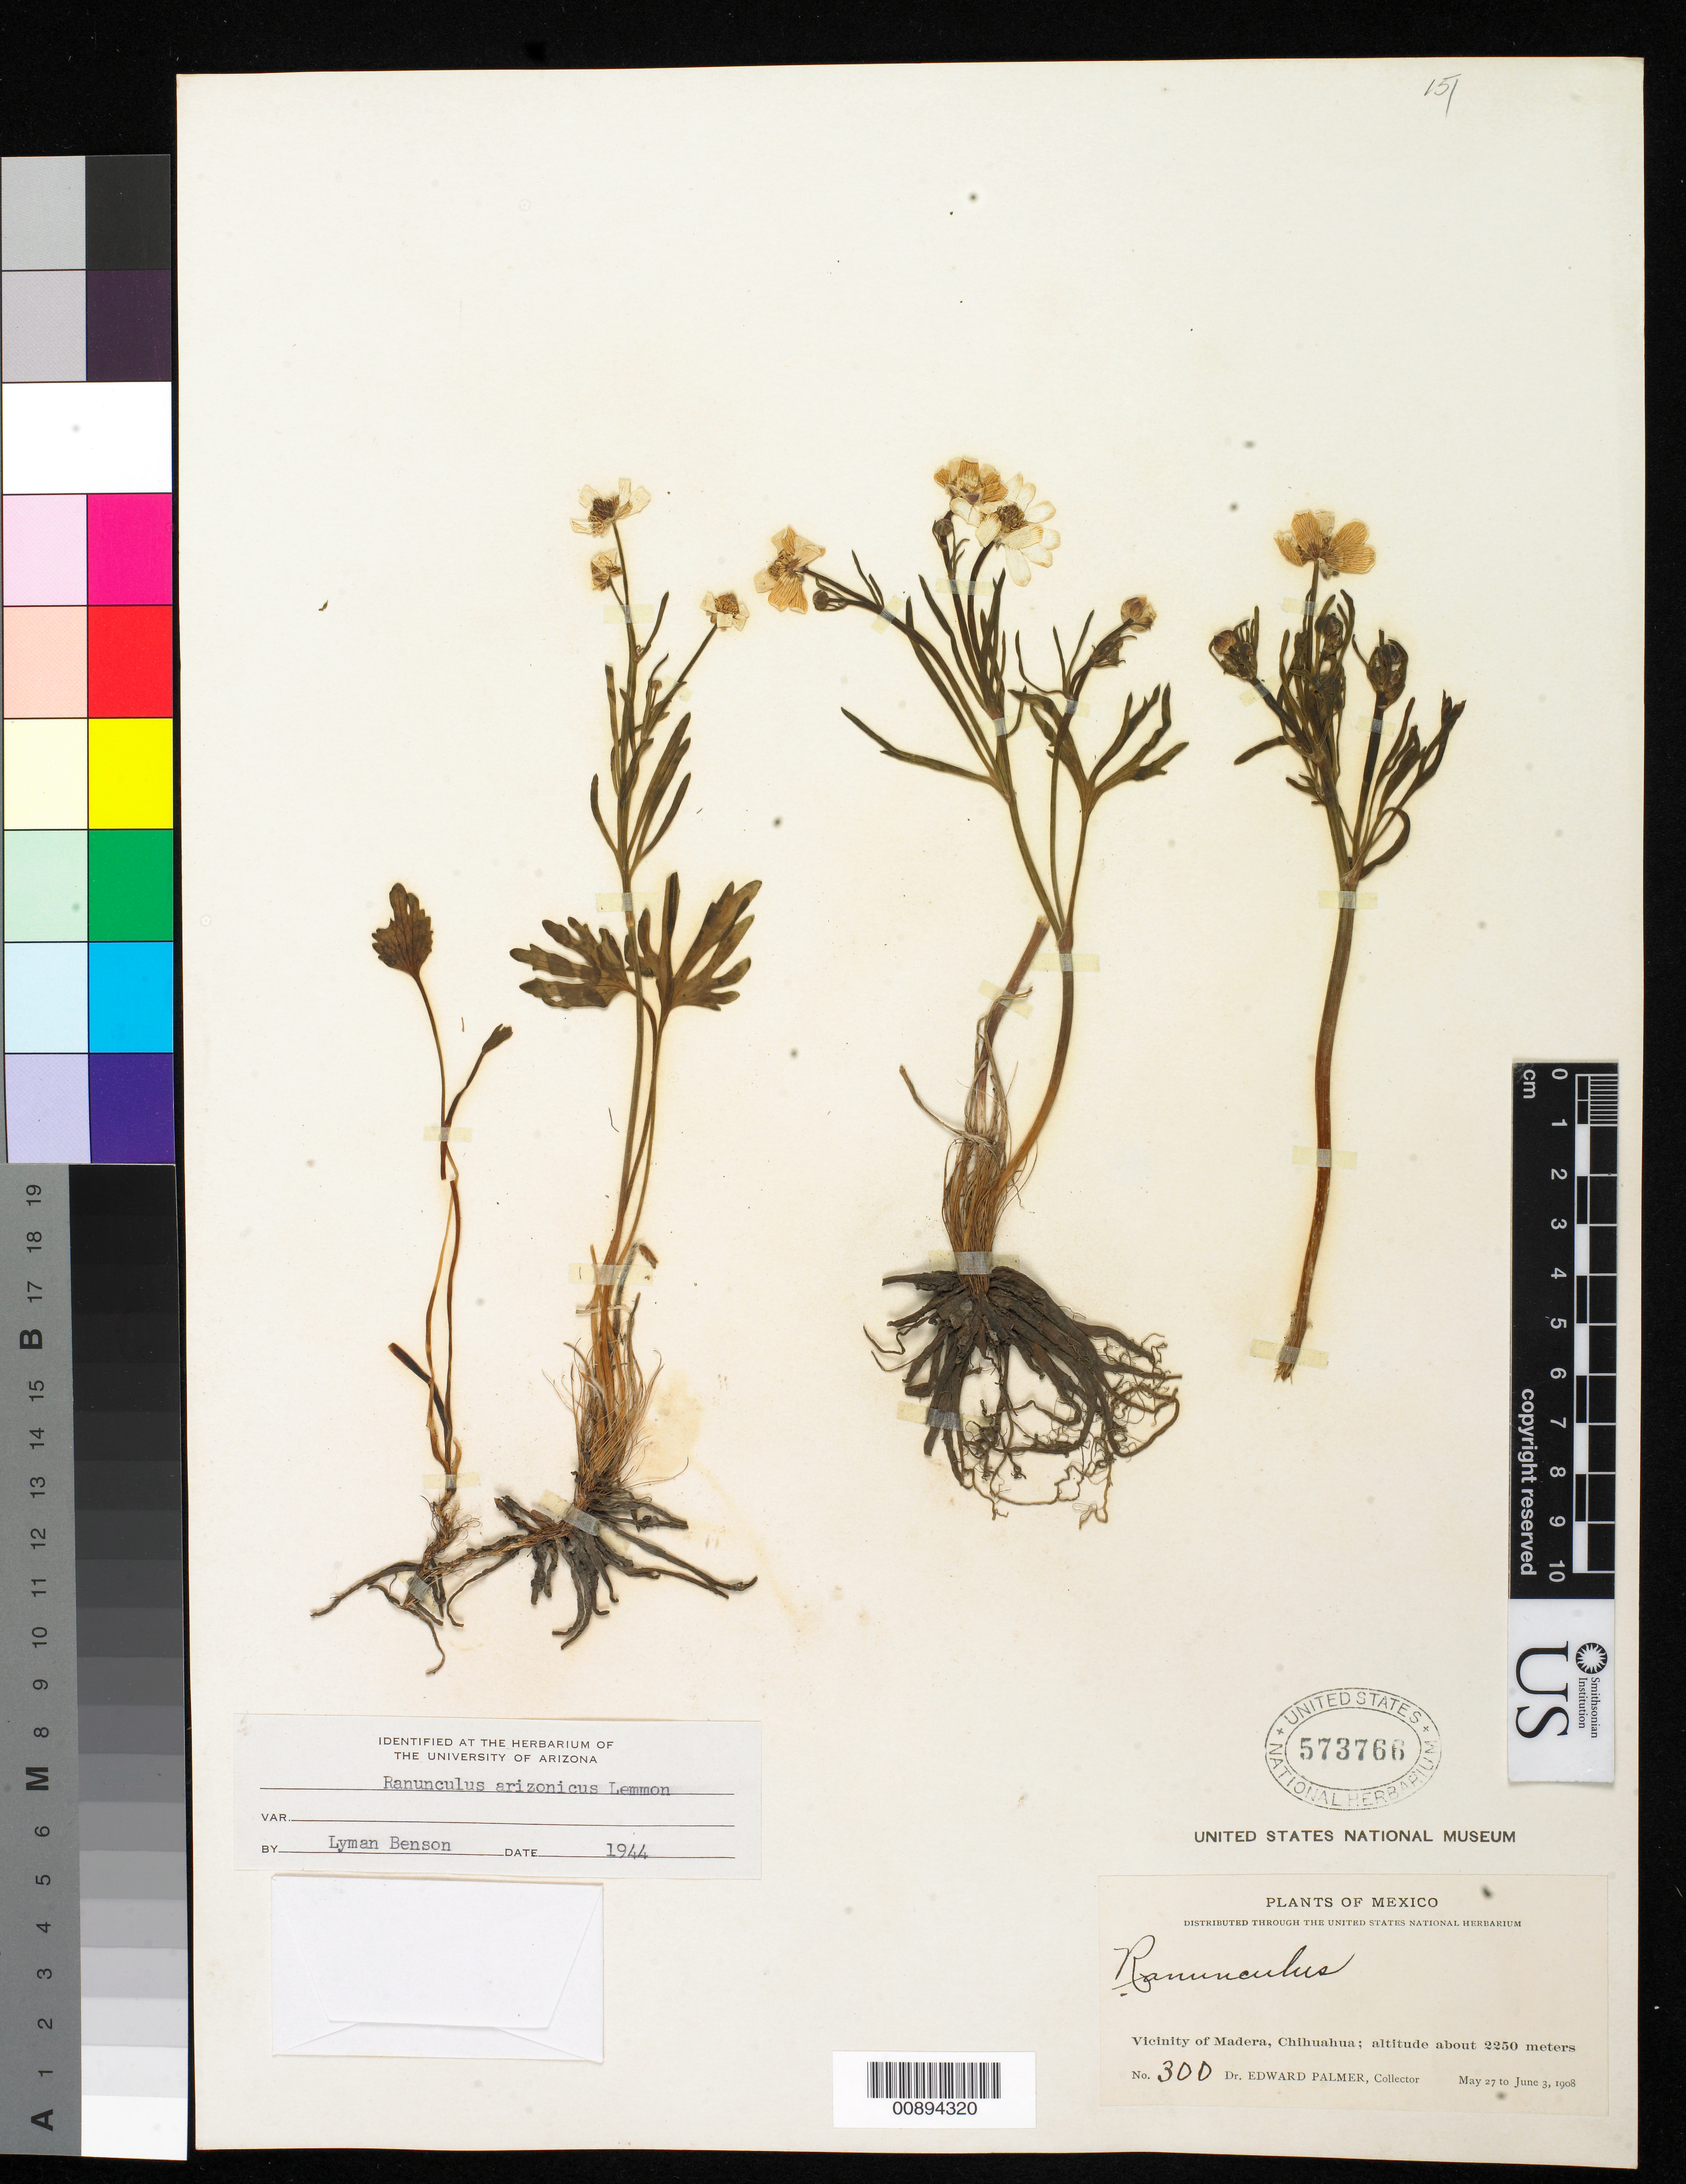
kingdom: Plantae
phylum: Tracheophyta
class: Magnoliopsida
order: Ranunculales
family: Ranunculaceae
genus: Ranunculus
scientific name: Ranunculus arizonicus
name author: Lemmon ex A. Gray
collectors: E. Palmer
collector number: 300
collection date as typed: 27 May 1908 to 03 Jun 1908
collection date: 1908-05-27/1908-06-03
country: Mexico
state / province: Chihuahua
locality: Vicinity of Madera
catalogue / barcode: US 573766